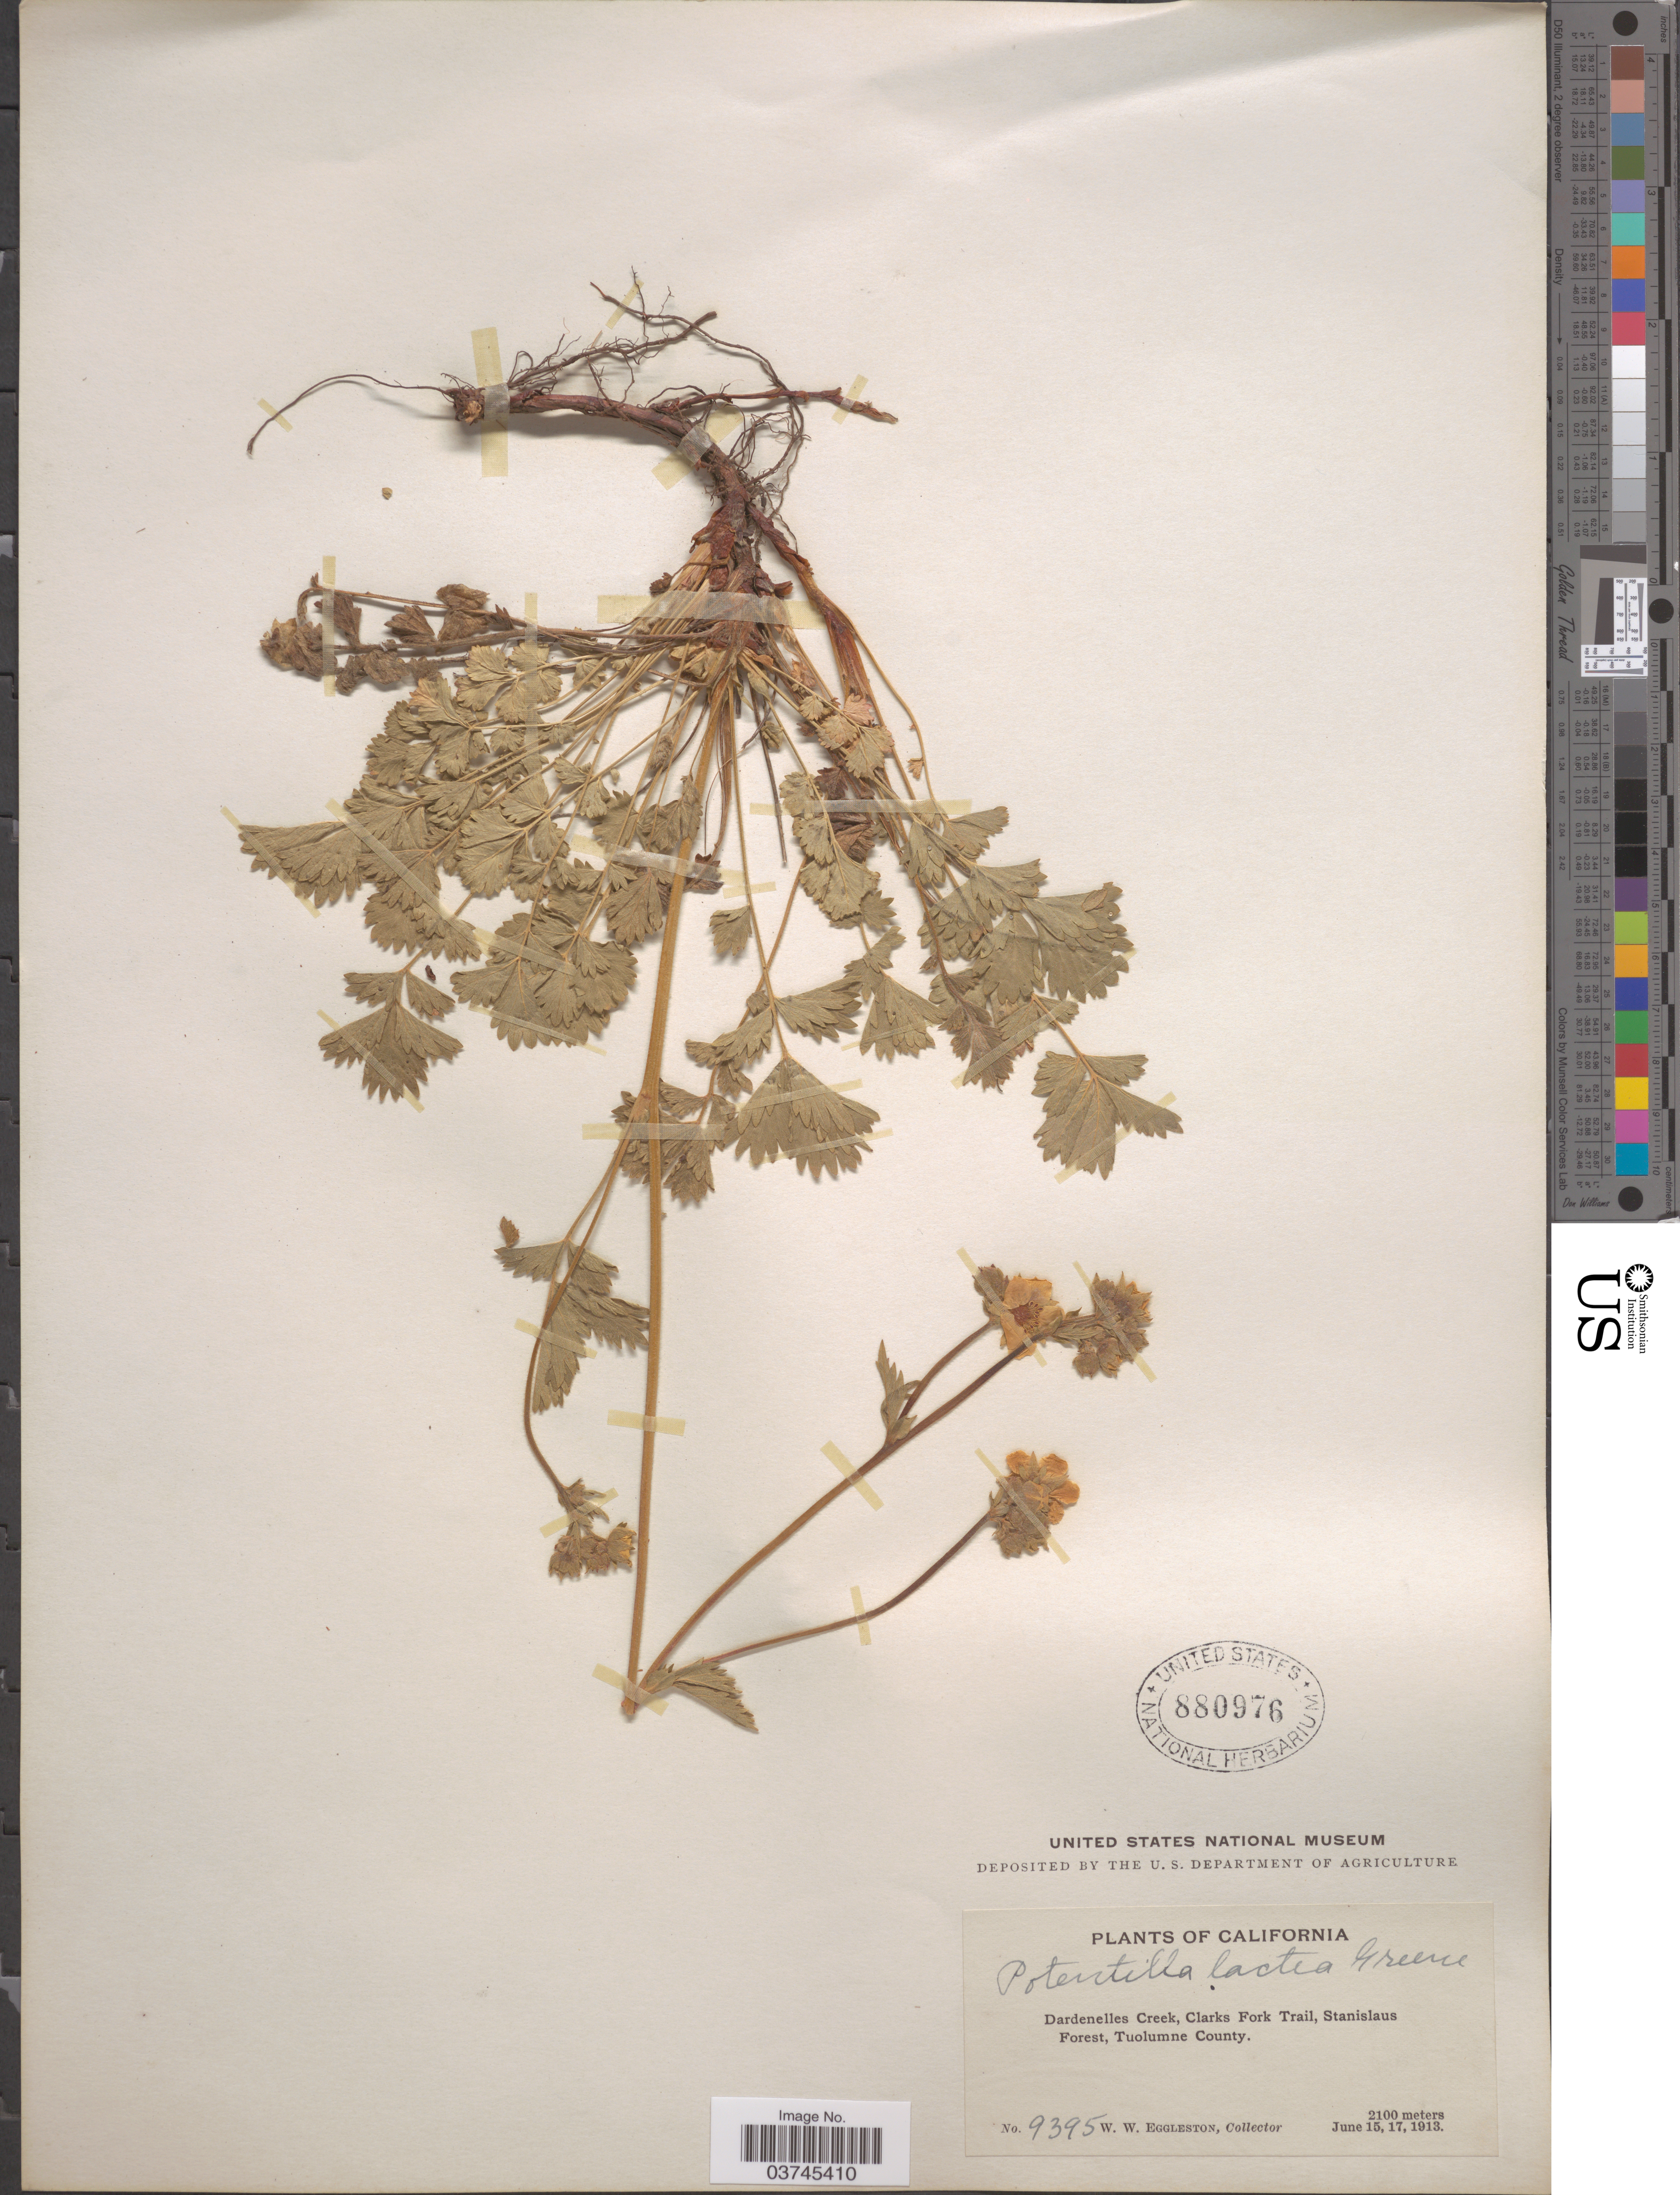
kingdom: Plantae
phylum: Tracheophyta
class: Magnoliopsida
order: Rosales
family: Rosaceae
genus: Drymocallis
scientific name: Drymocallis lactea var. lactea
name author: (Greene) Rydb.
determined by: Strong, Mark T., (BOT), Smithsonian Institution - National Museum of Natural History (UNITED STATES)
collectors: W. W. Eggleston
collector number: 9395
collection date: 1913-06-15/1913-06-17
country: United States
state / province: California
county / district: Tuolumne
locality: Dardenelles Creek, Clarks Fork Trail, Stanislaus Forest, Tuolumne County.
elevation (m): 2100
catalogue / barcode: US 880976